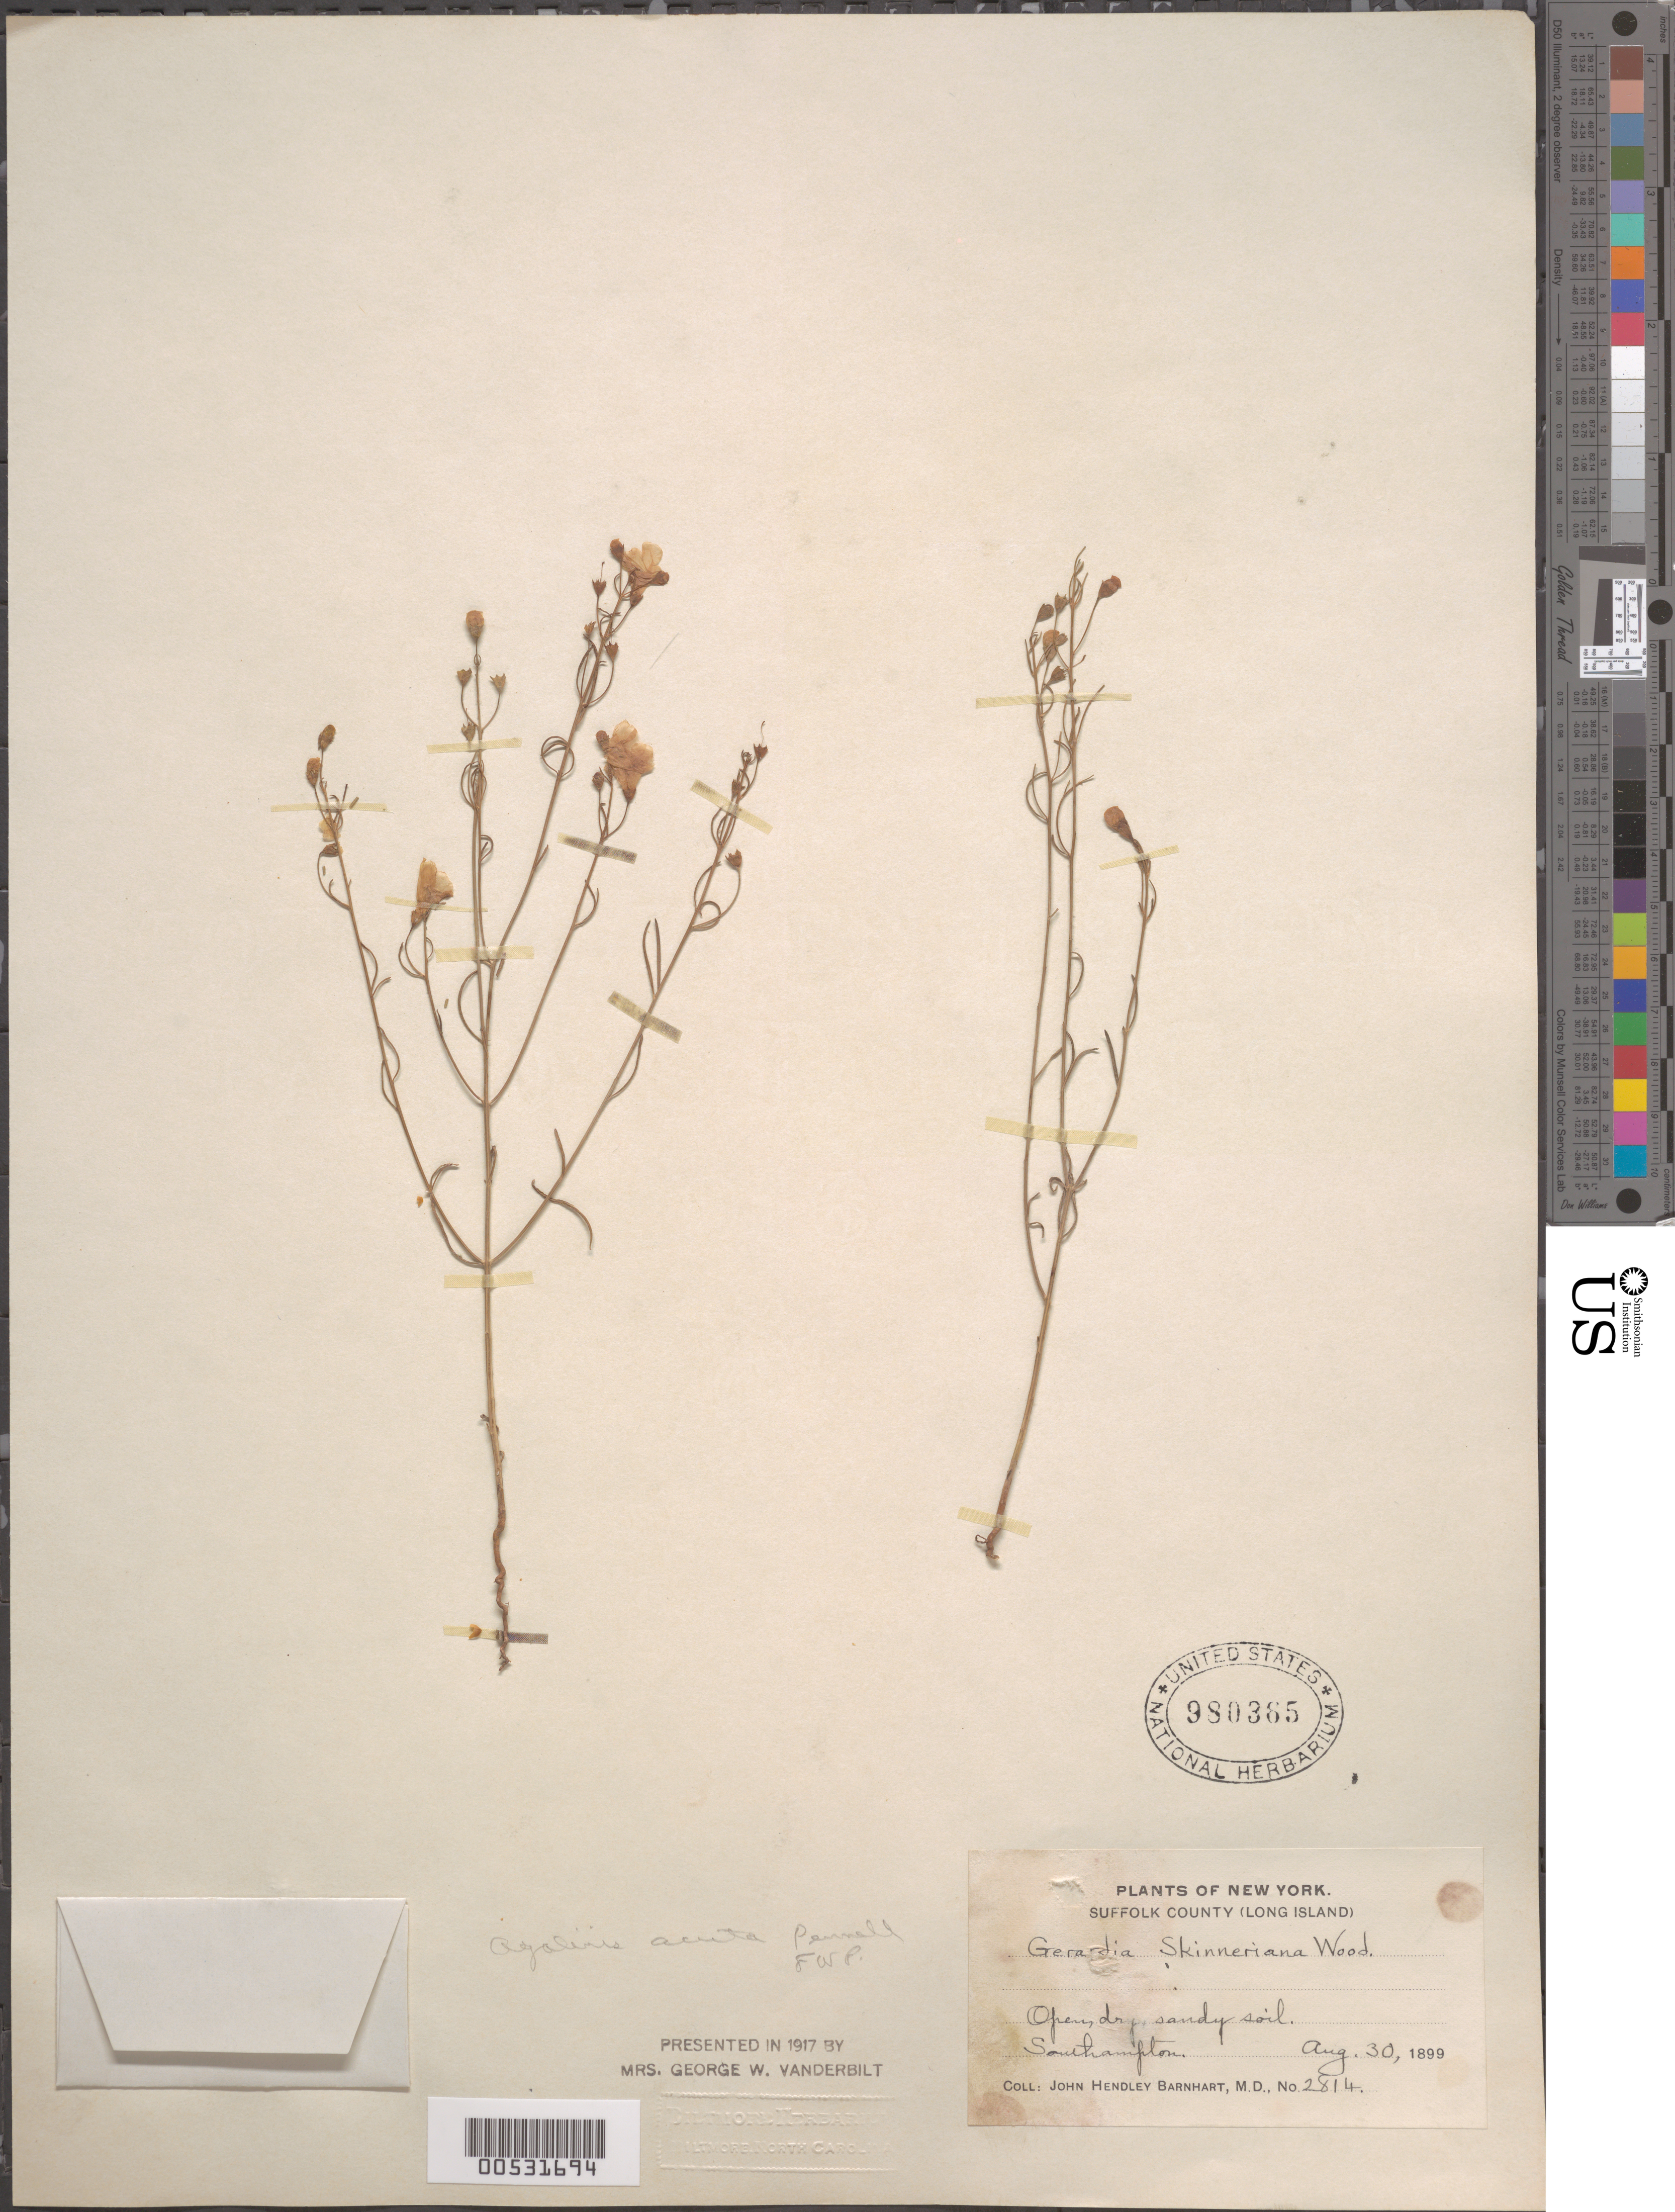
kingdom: Plantae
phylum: Tracheophyta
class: Magnoliopsida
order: Lamiales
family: Orobanchaceae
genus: Agalinis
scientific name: Agalinis acuta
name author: Pennell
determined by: Pennell, F. W.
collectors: J. H. Barnhart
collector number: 2814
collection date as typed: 30 Aug 1899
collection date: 1899-08-30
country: United States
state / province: New York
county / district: Suffolk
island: Long Island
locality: Southampton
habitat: Open dry sandy soil.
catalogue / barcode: US 980385